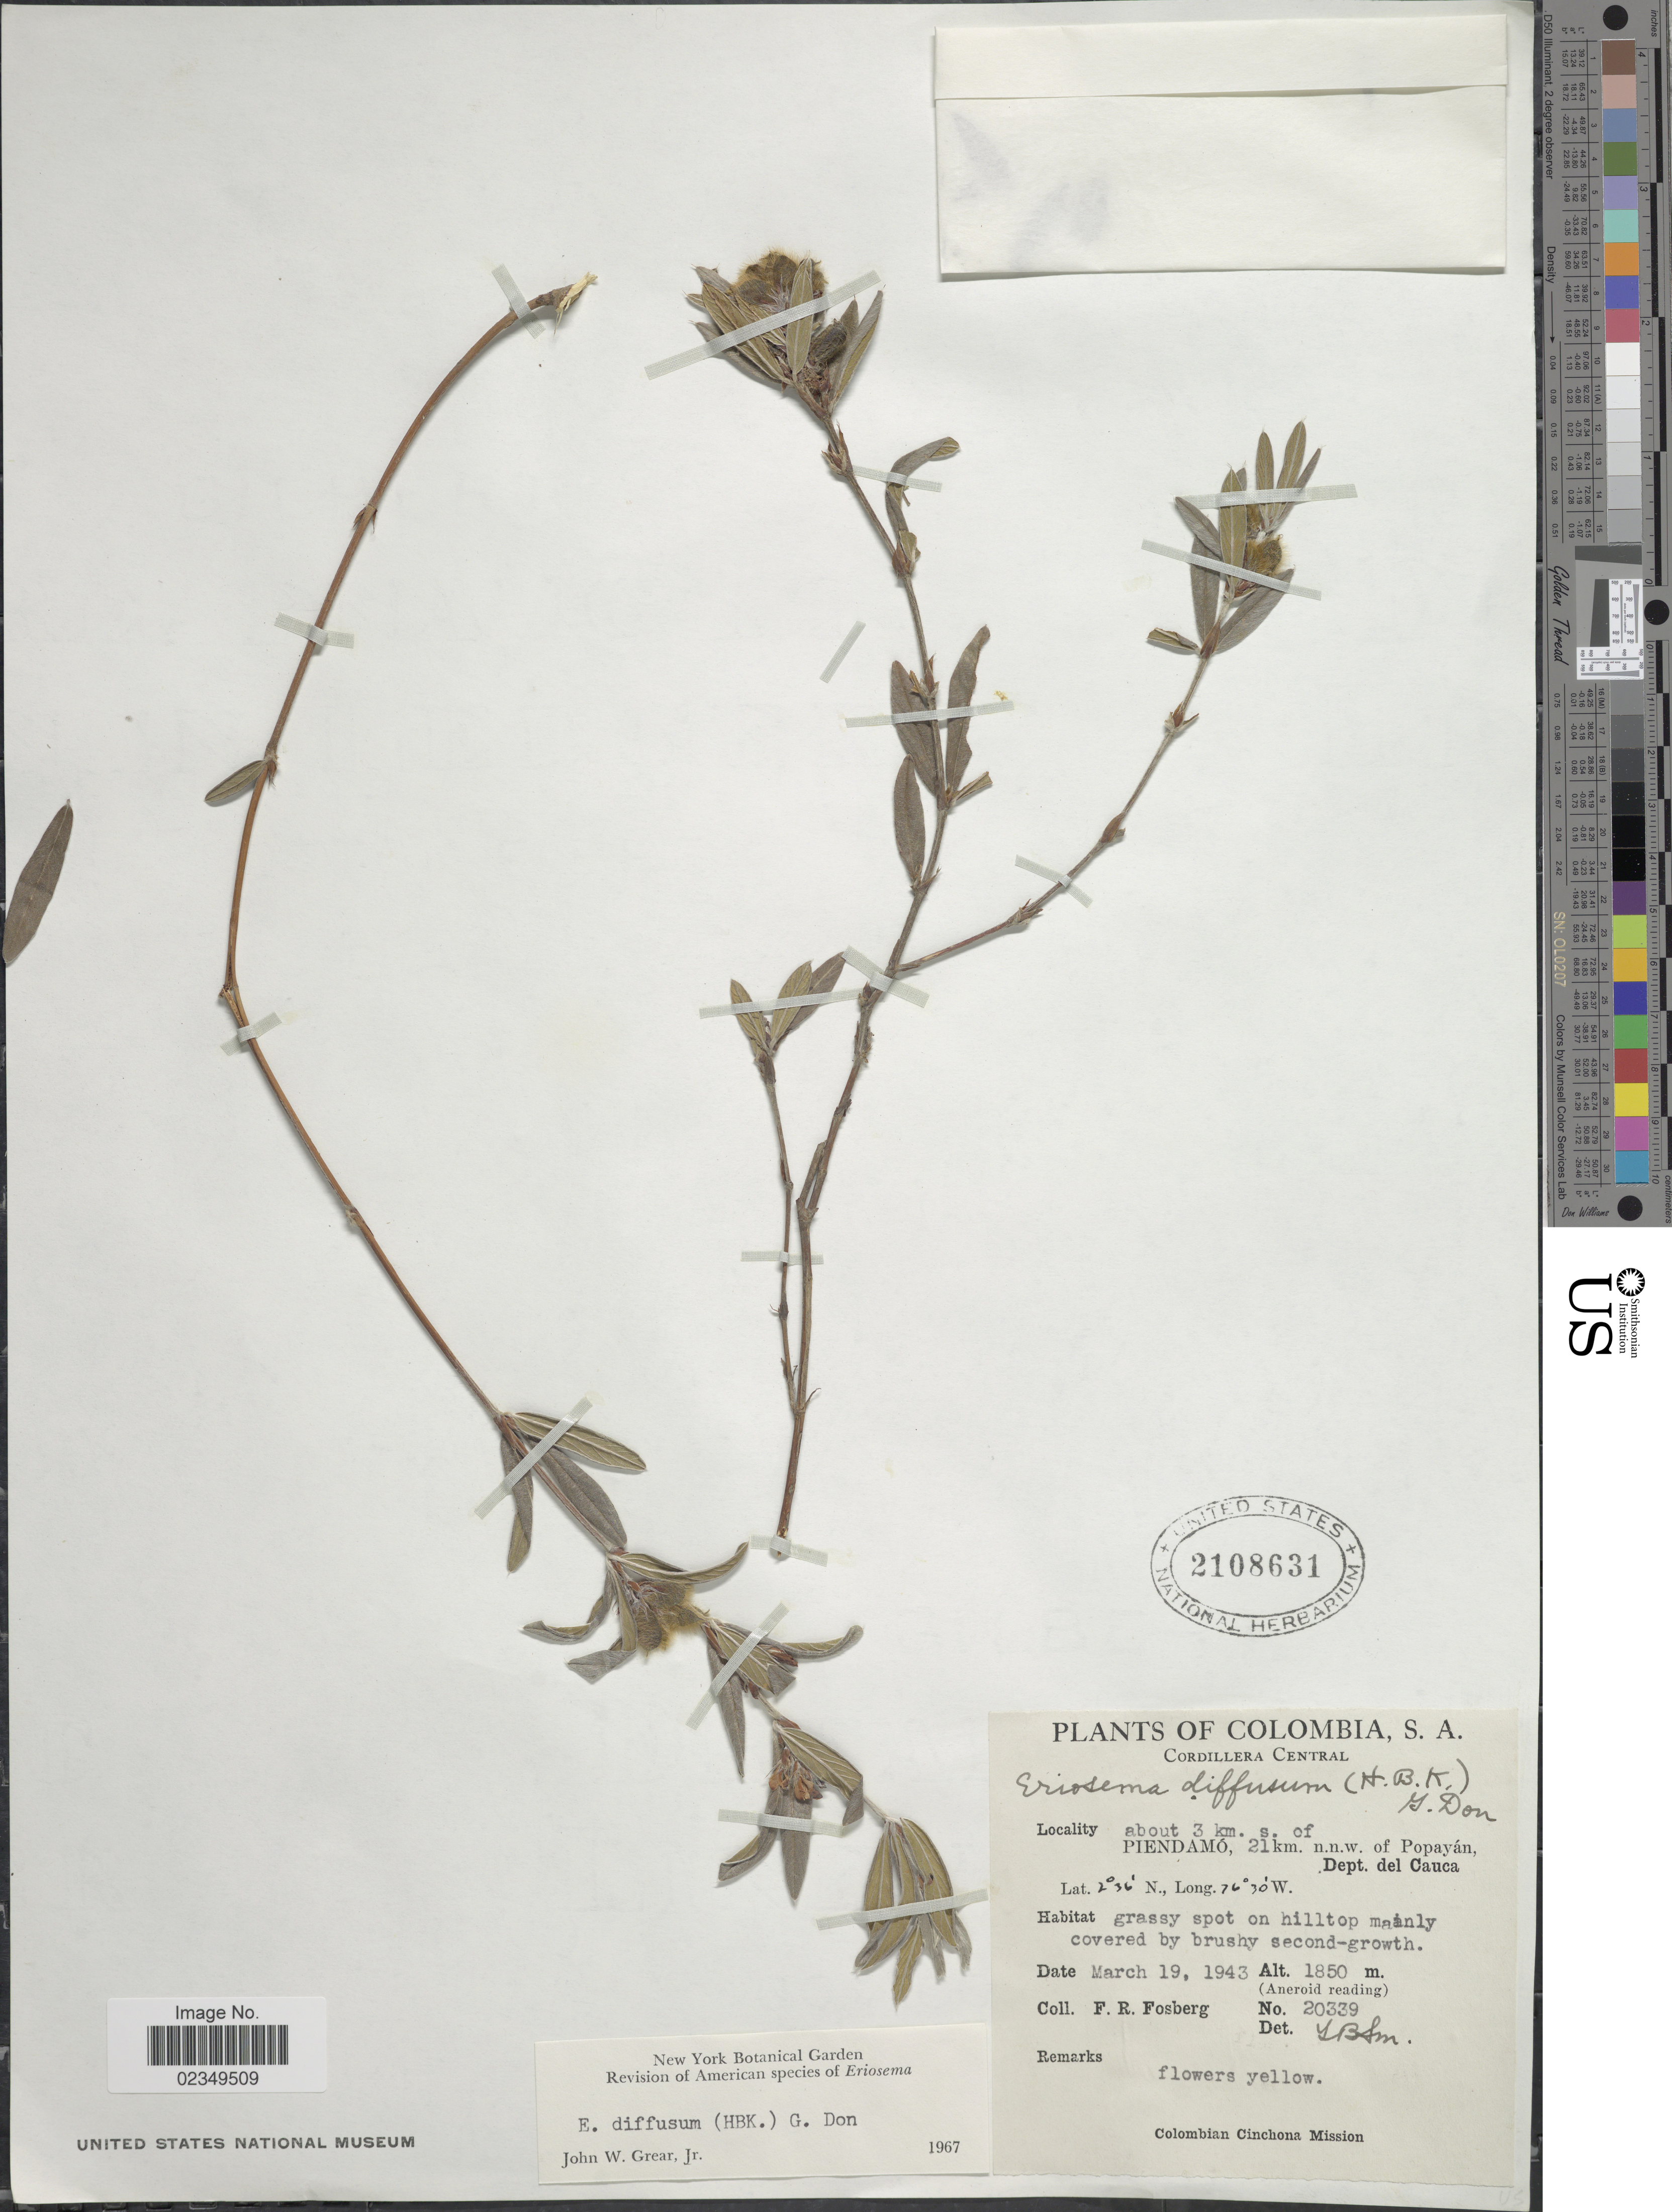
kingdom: Plantae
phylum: Tracheophyta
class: Magnoliopsida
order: Fabales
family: Fabaceae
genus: Eriosema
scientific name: Eriosema diffusum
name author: (Kunth) G. Don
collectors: F. R. Fosberg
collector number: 20339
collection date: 1943-03-19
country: Colombia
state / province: Cauca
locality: Cordillera Central. about 3 km. s. of Piendamó, 21km. n.n.w. of Popayán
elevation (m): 1850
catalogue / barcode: US 2108631